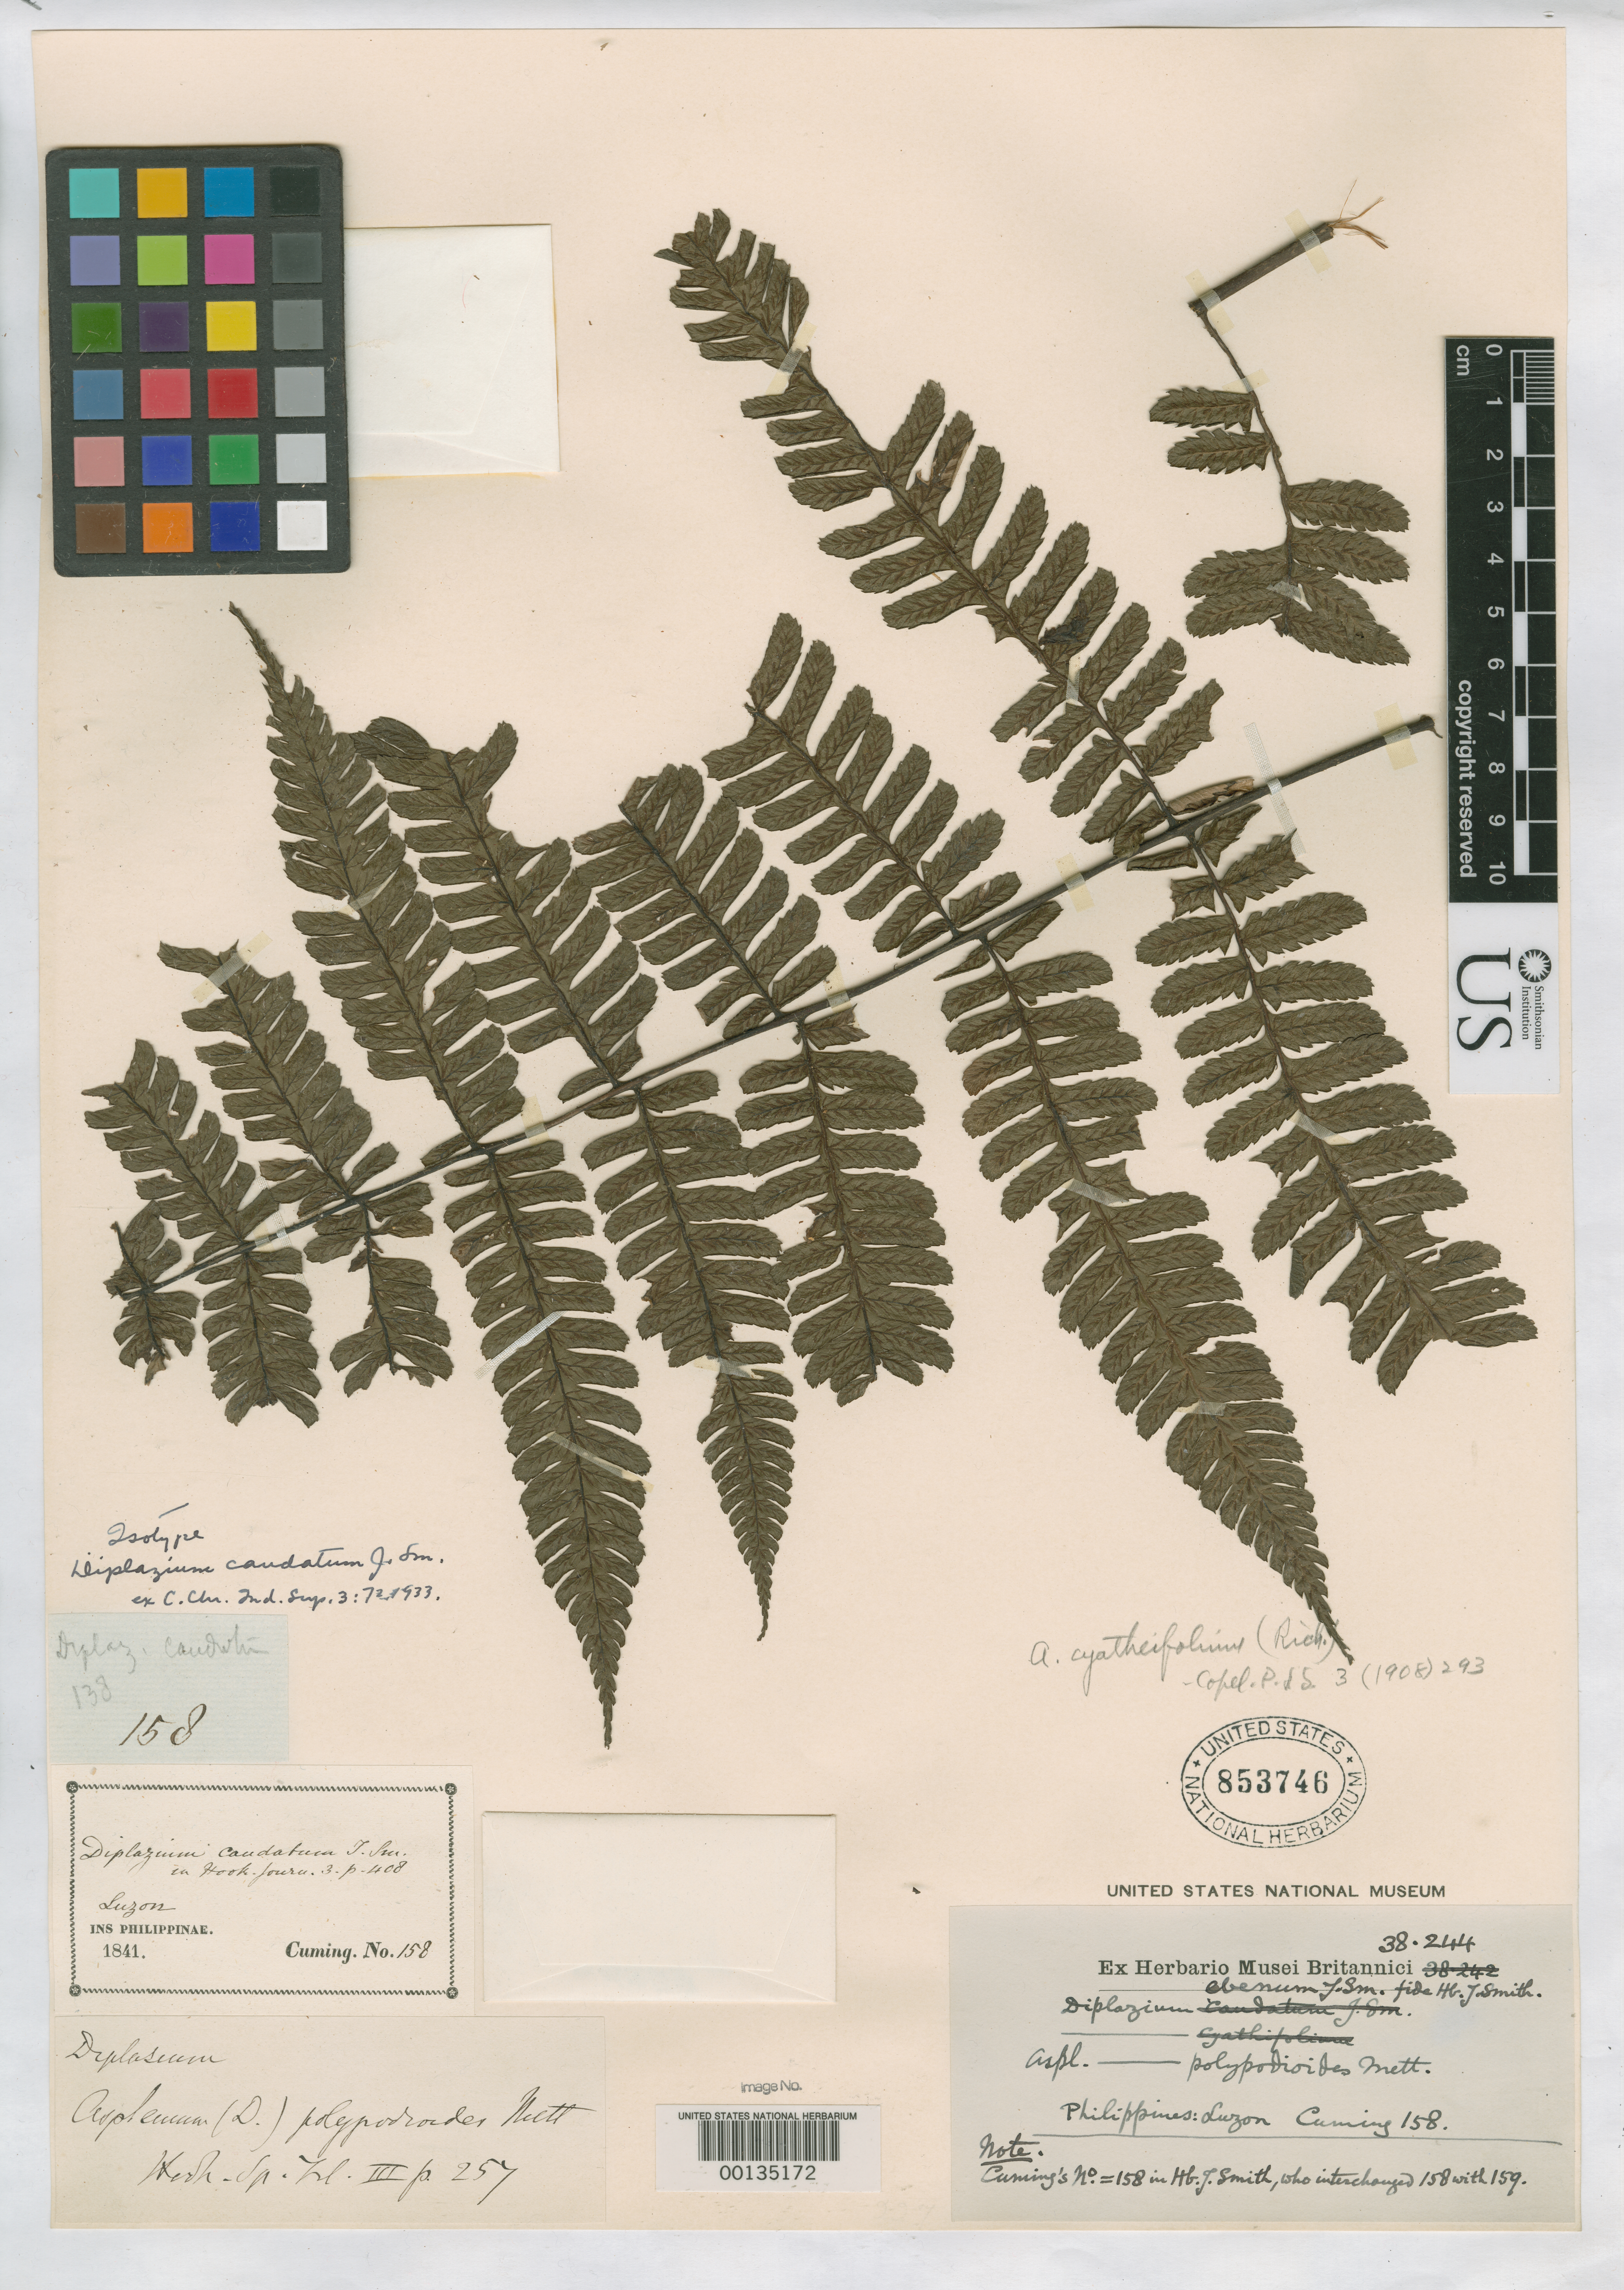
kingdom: Plantae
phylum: Tracheophyta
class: Polypodiopsida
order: Polypodiales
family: Athyriaceae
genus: Diplazium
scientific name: Diplazium caudatum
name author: J. Sm. ex C. Chr.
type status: Type Collection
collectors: H. Cuming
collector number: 158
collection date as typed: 1841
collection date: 1841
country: Philippines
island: Luzon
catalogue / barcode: US 853746